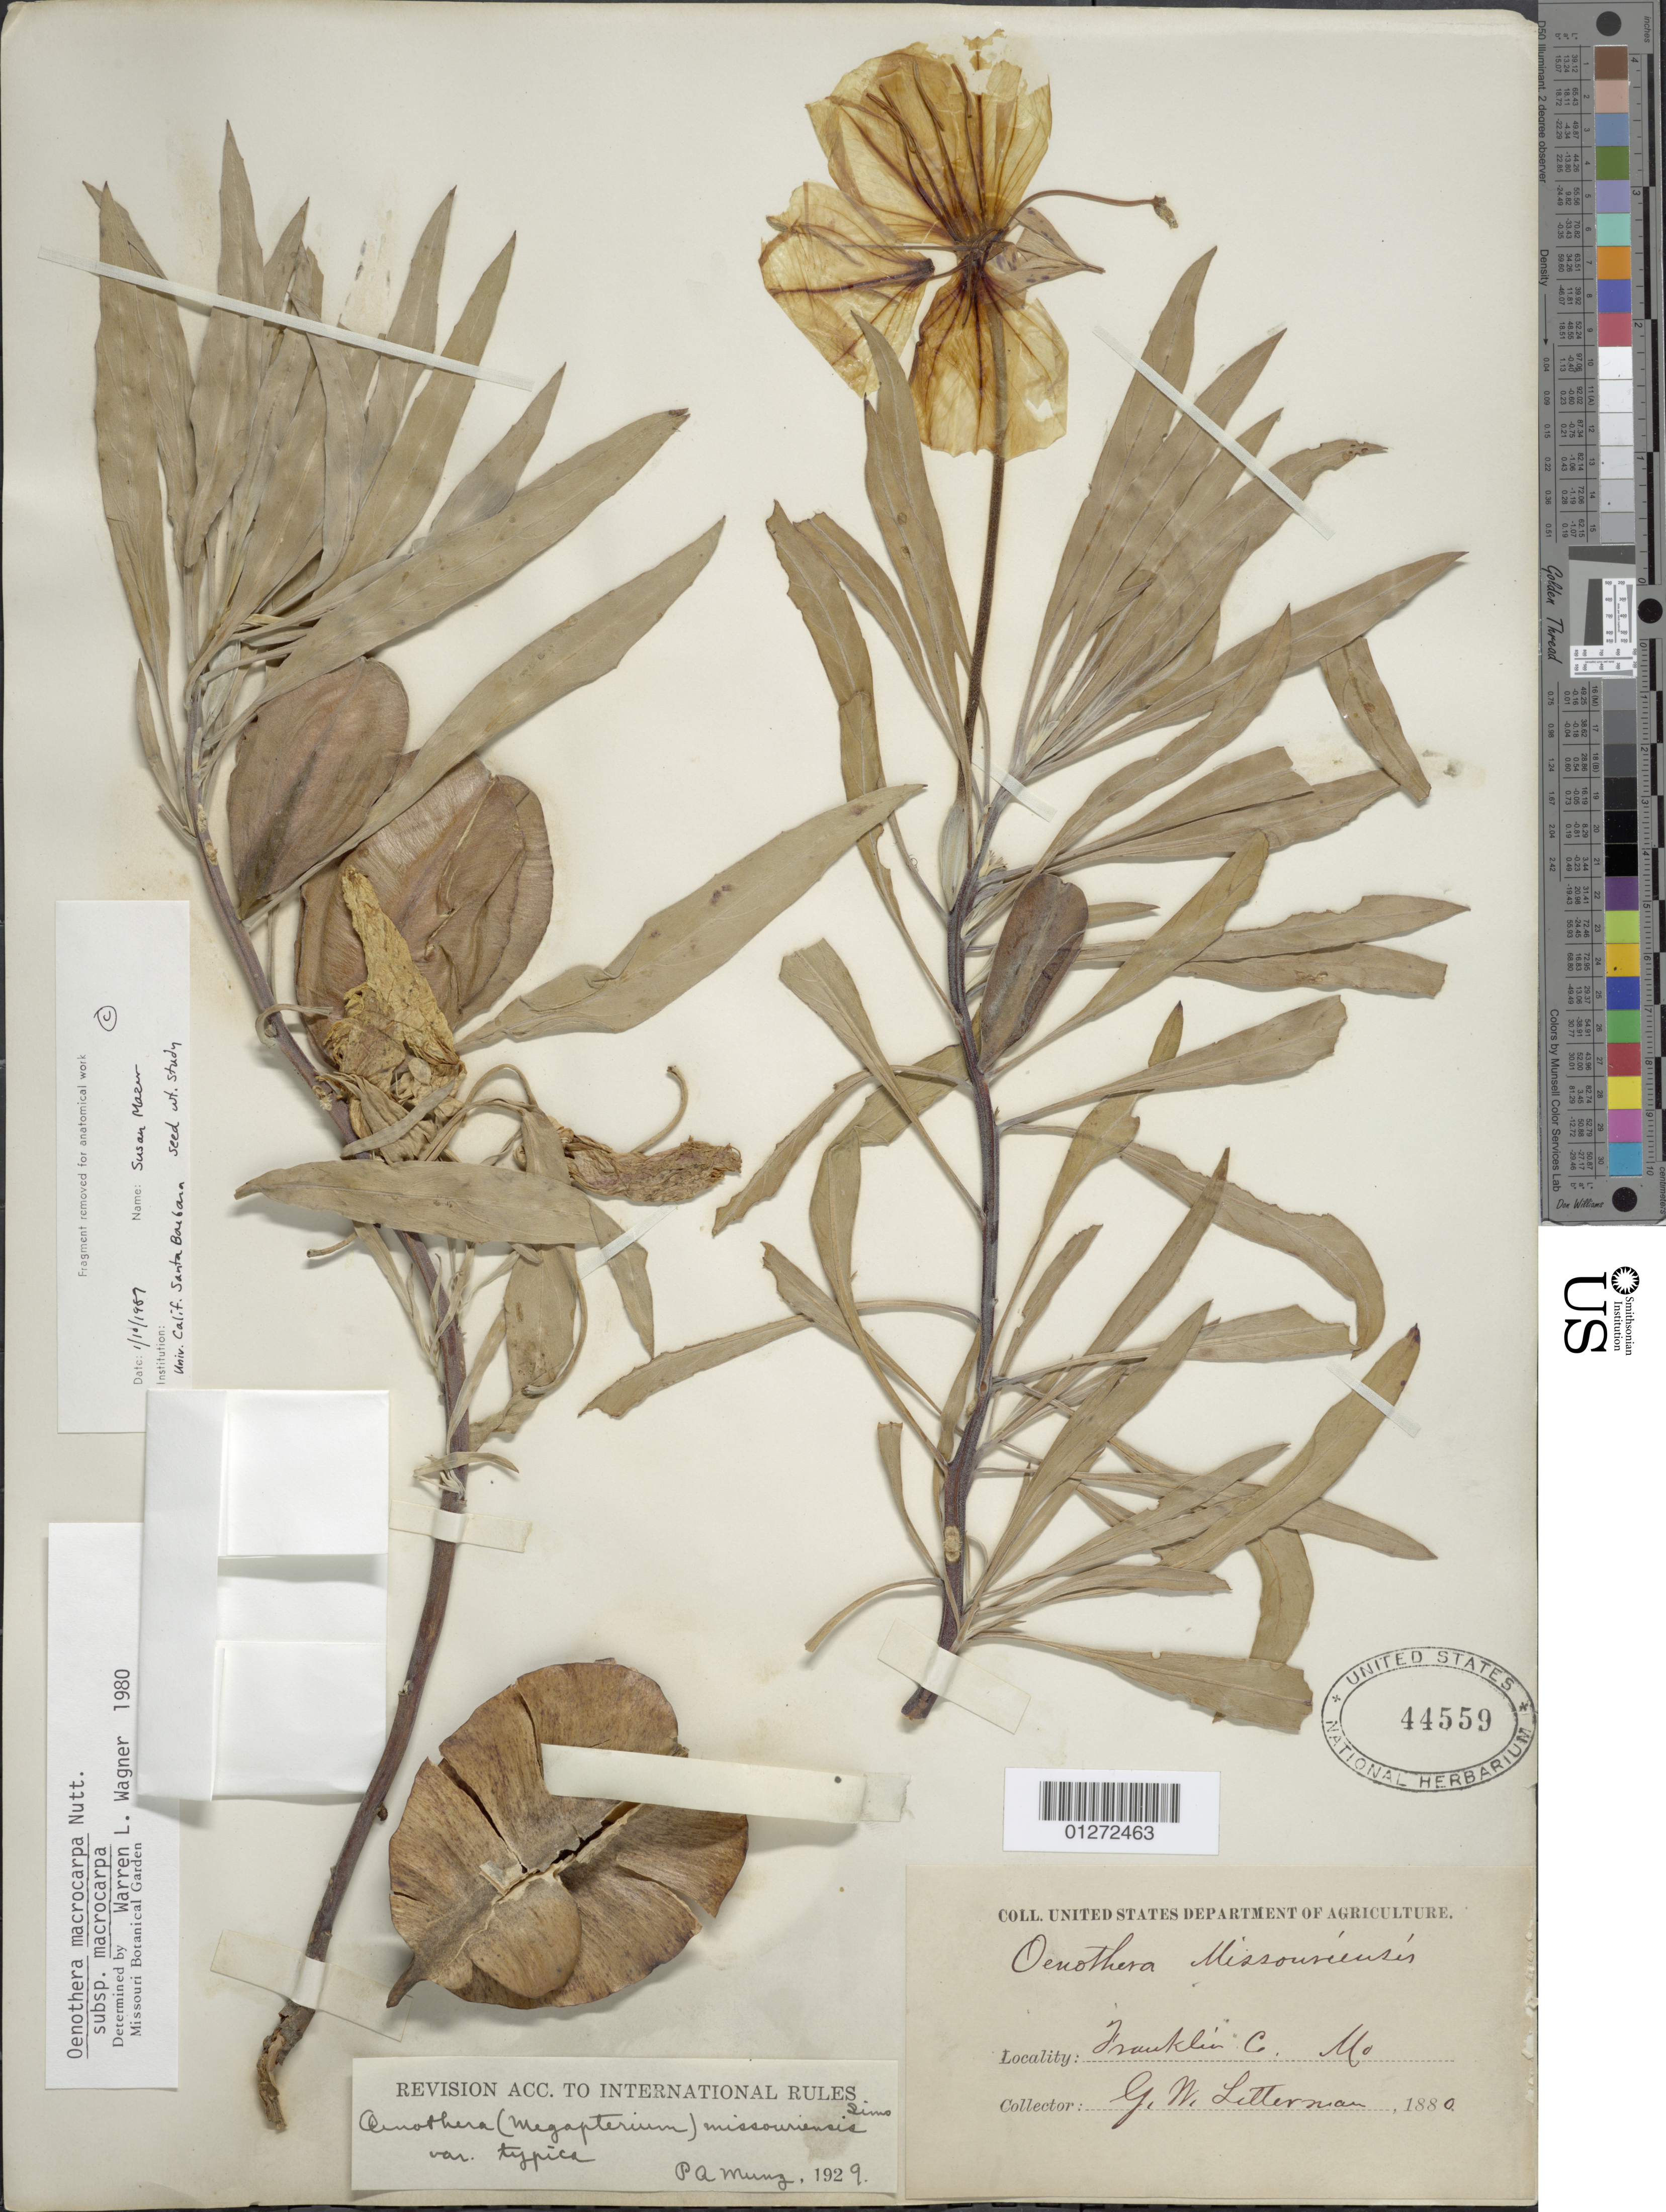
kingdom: Plantae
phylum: Tracheophyta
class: Magnoliopsida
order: Myrtales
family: Onagraceae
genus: Oenothera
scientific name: Oenothera macrocarpa subsp. macrocarpa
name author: Nutt.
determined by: Wagner, W. L., (BOT), Smithsonian Institution - National Museum of Natural History (UNITED STATES)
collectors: G. W. Letterman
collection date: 1880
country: United States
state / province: Missouri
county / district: Franklin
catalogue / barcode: US 44559